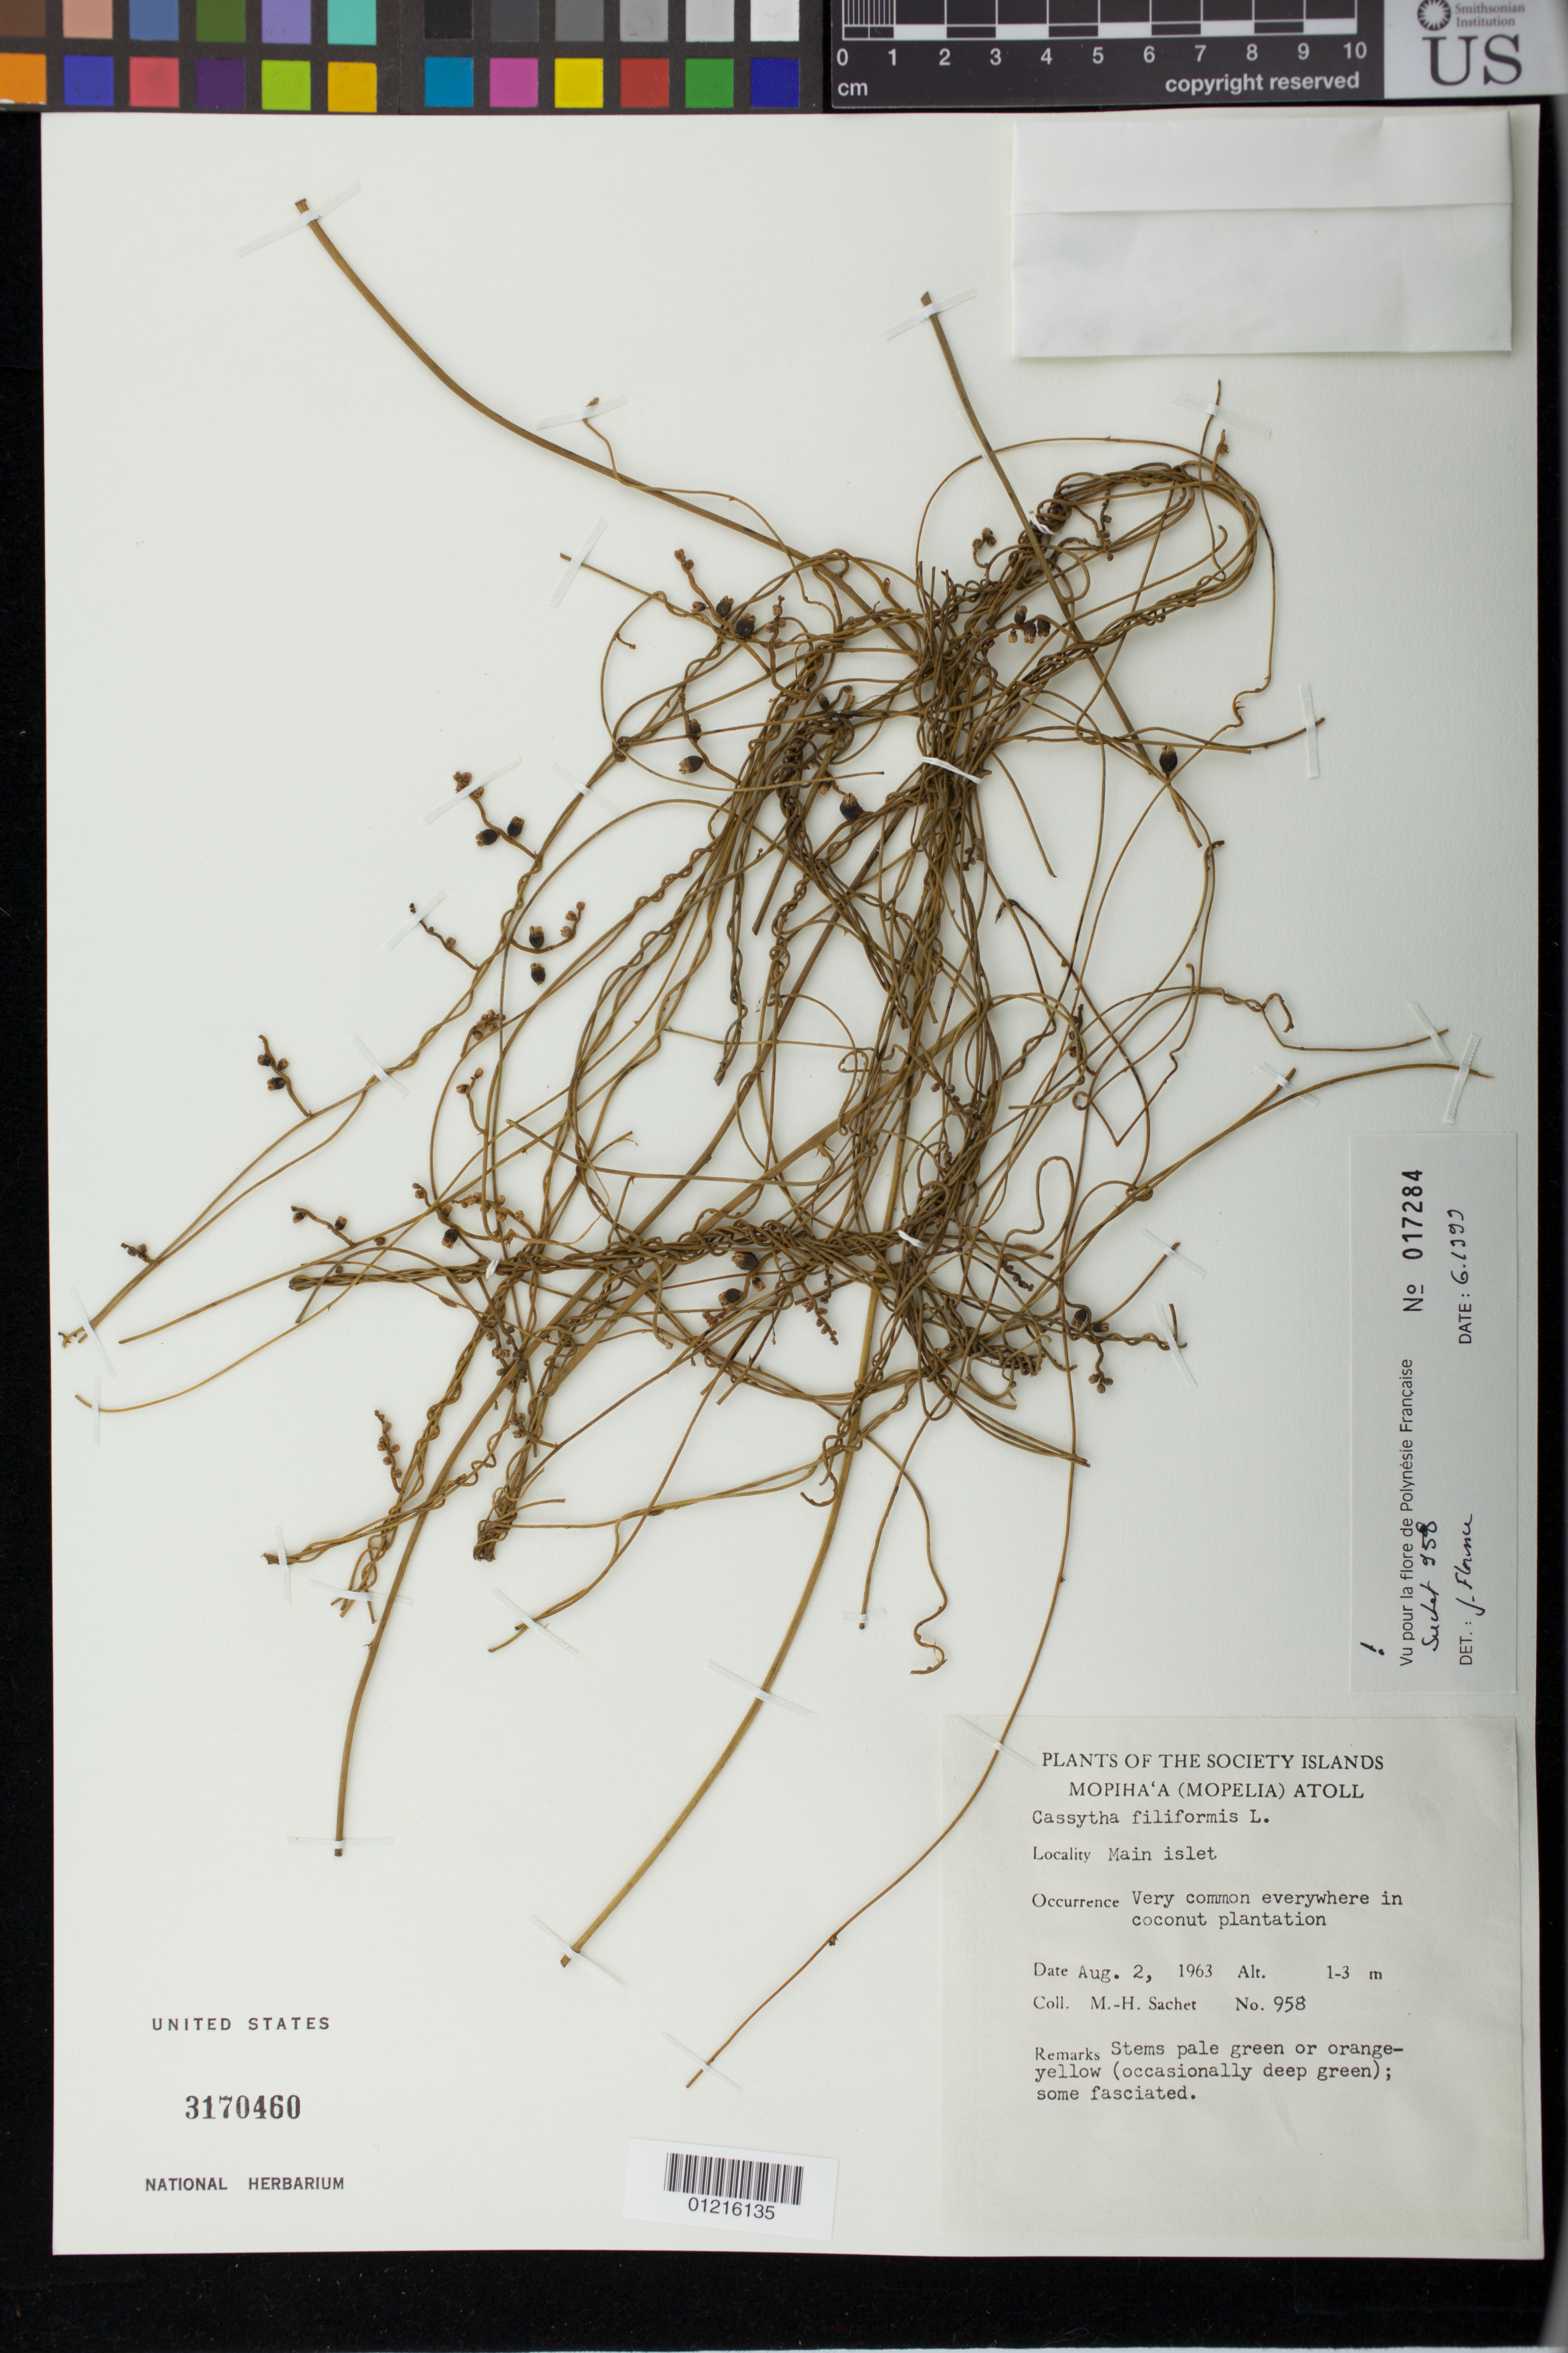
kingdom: Plantae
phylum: Tracheophyta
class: Magnoliopsida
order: Laurales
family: Lauraceae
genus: Cassytha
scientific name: Cassytha filiformis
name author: L.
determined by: Florence, J.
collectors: M.-H. Sachet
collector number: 958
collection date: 1963-08-02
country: French Polynesia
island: Maupihaa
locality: Main islet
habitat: Coconut plantation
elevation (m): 1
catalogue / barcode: US 3170460